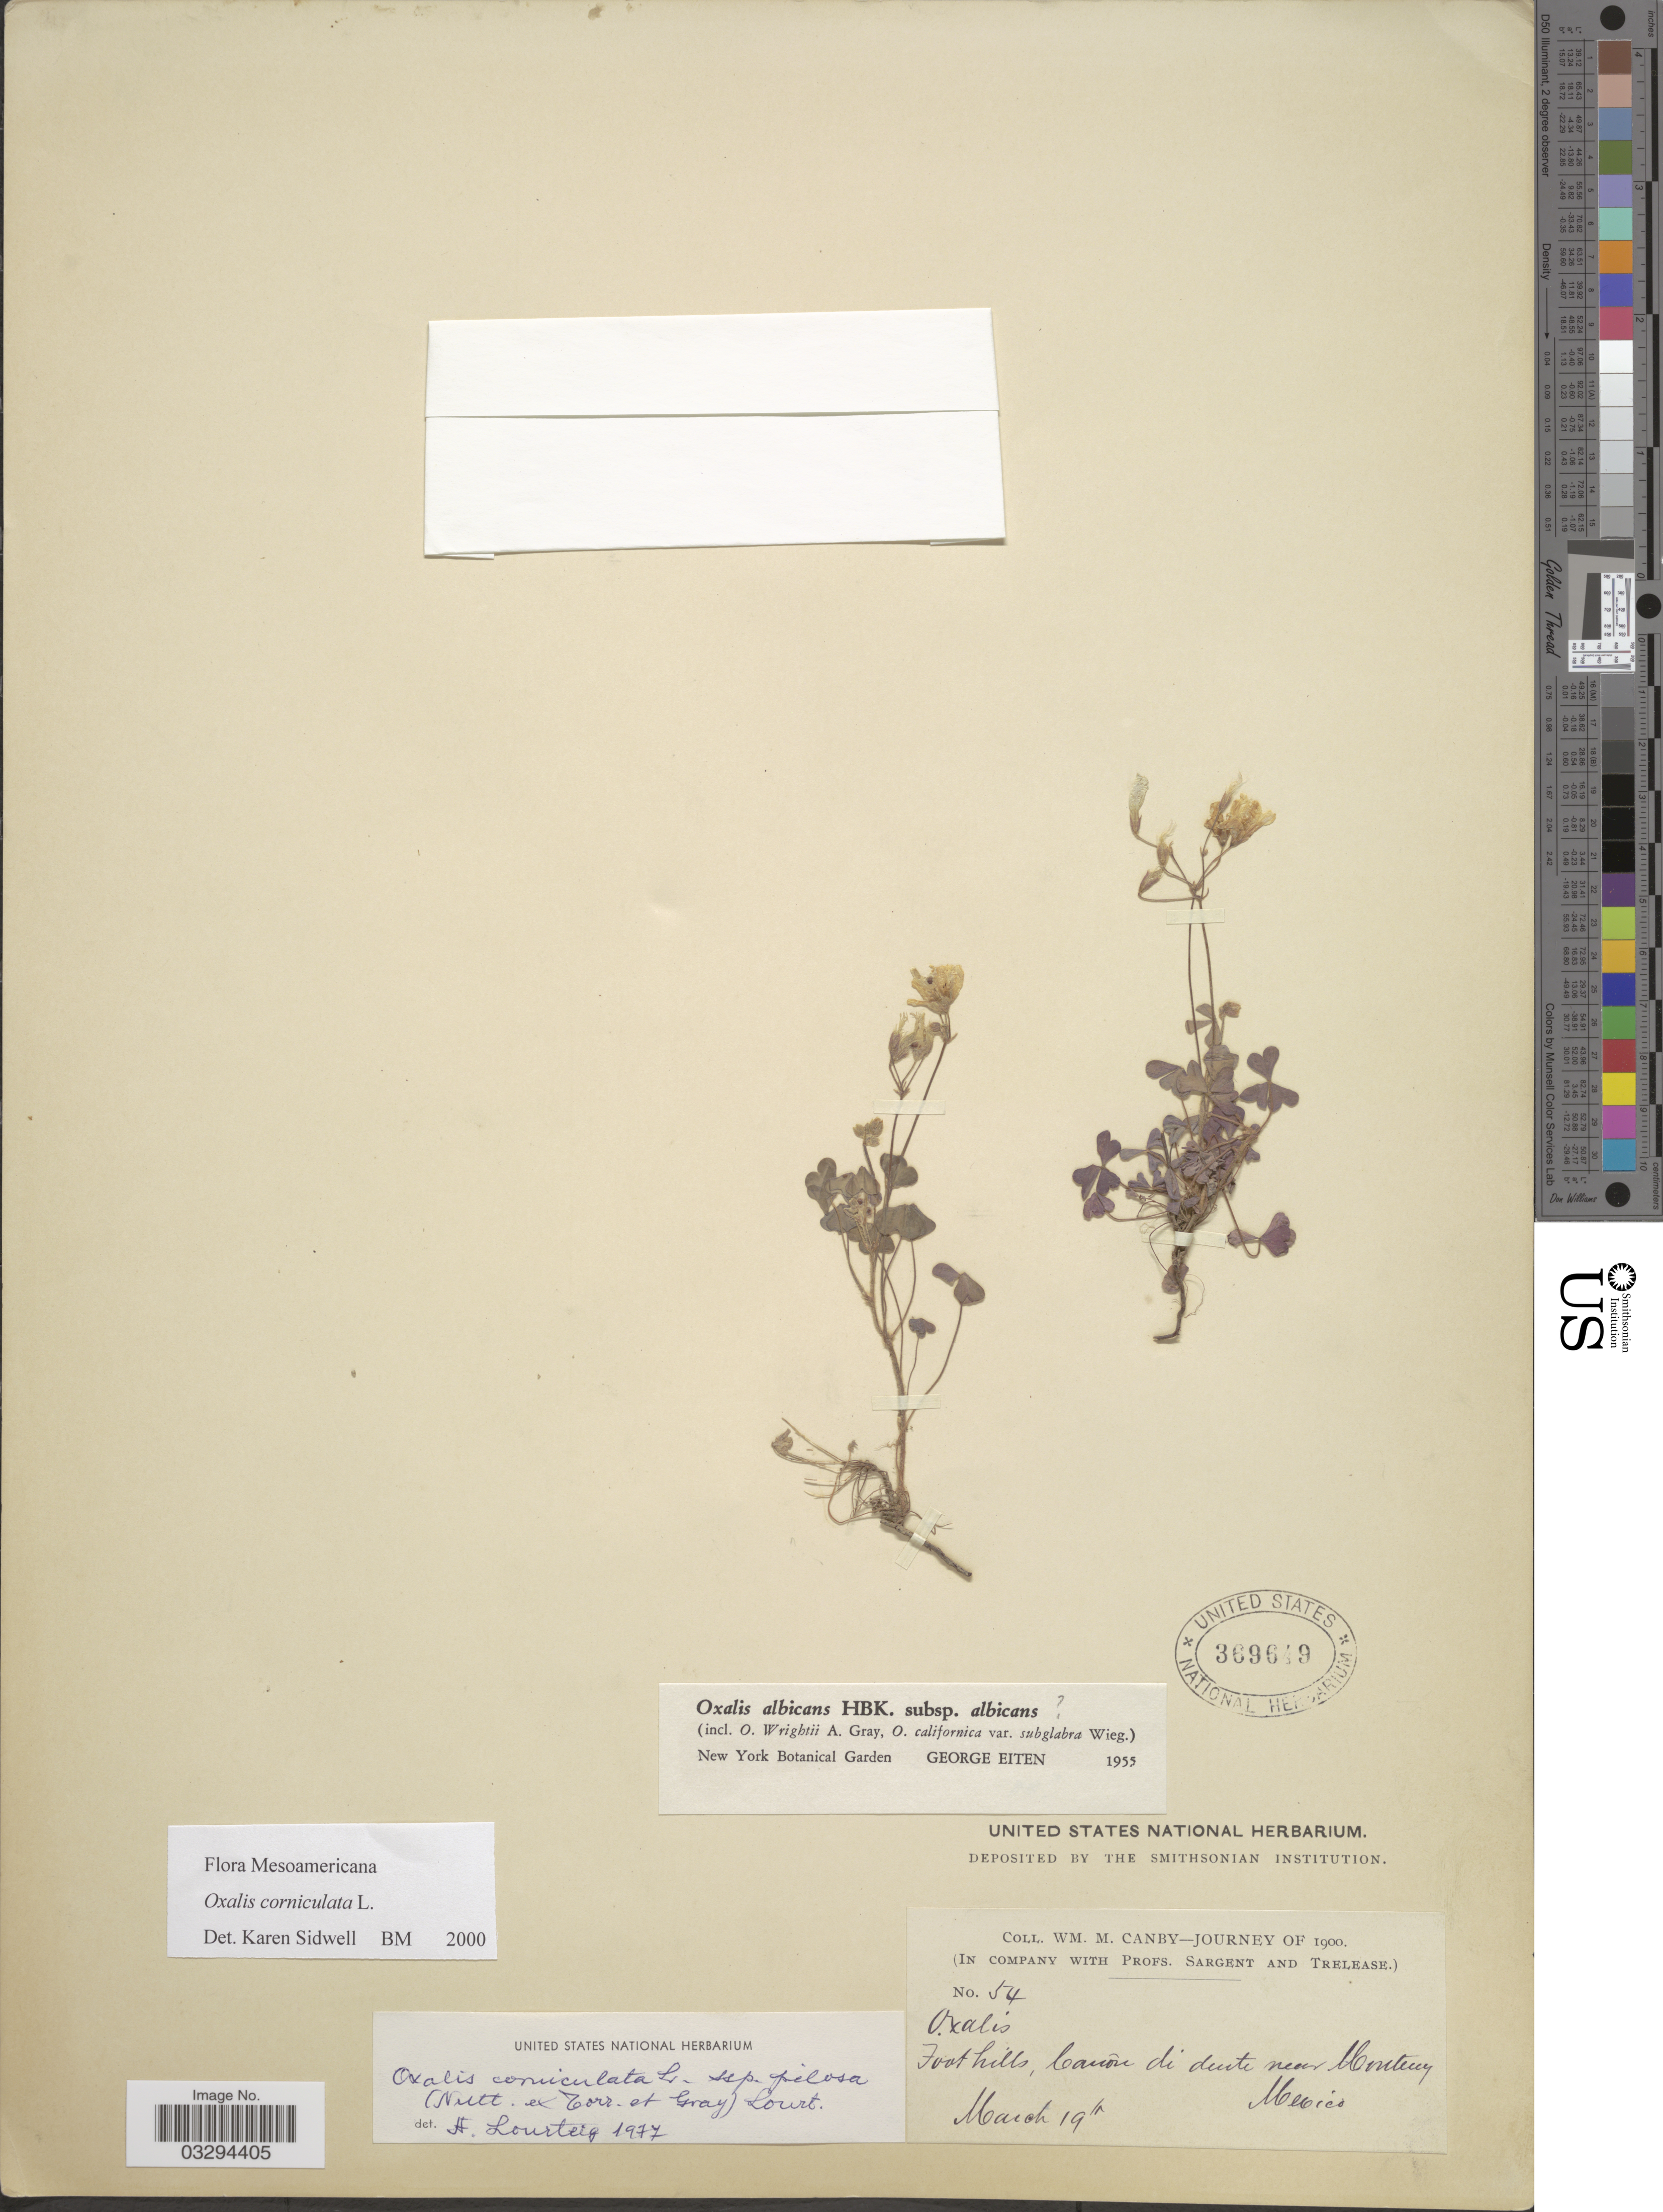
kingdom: Plantae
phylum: Tracheophyta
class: Magnoliopsida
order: Oxalidales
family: Oxalidaceae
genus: Oxalis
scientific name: Oxalis corniculata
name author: L.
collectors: W. M. Canby, -- Sargent & -- Trelease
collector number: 54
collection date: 1900-03-19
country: Mexico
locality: Foothills, Cañôn di dente near Monterey.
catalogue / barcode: US 369649